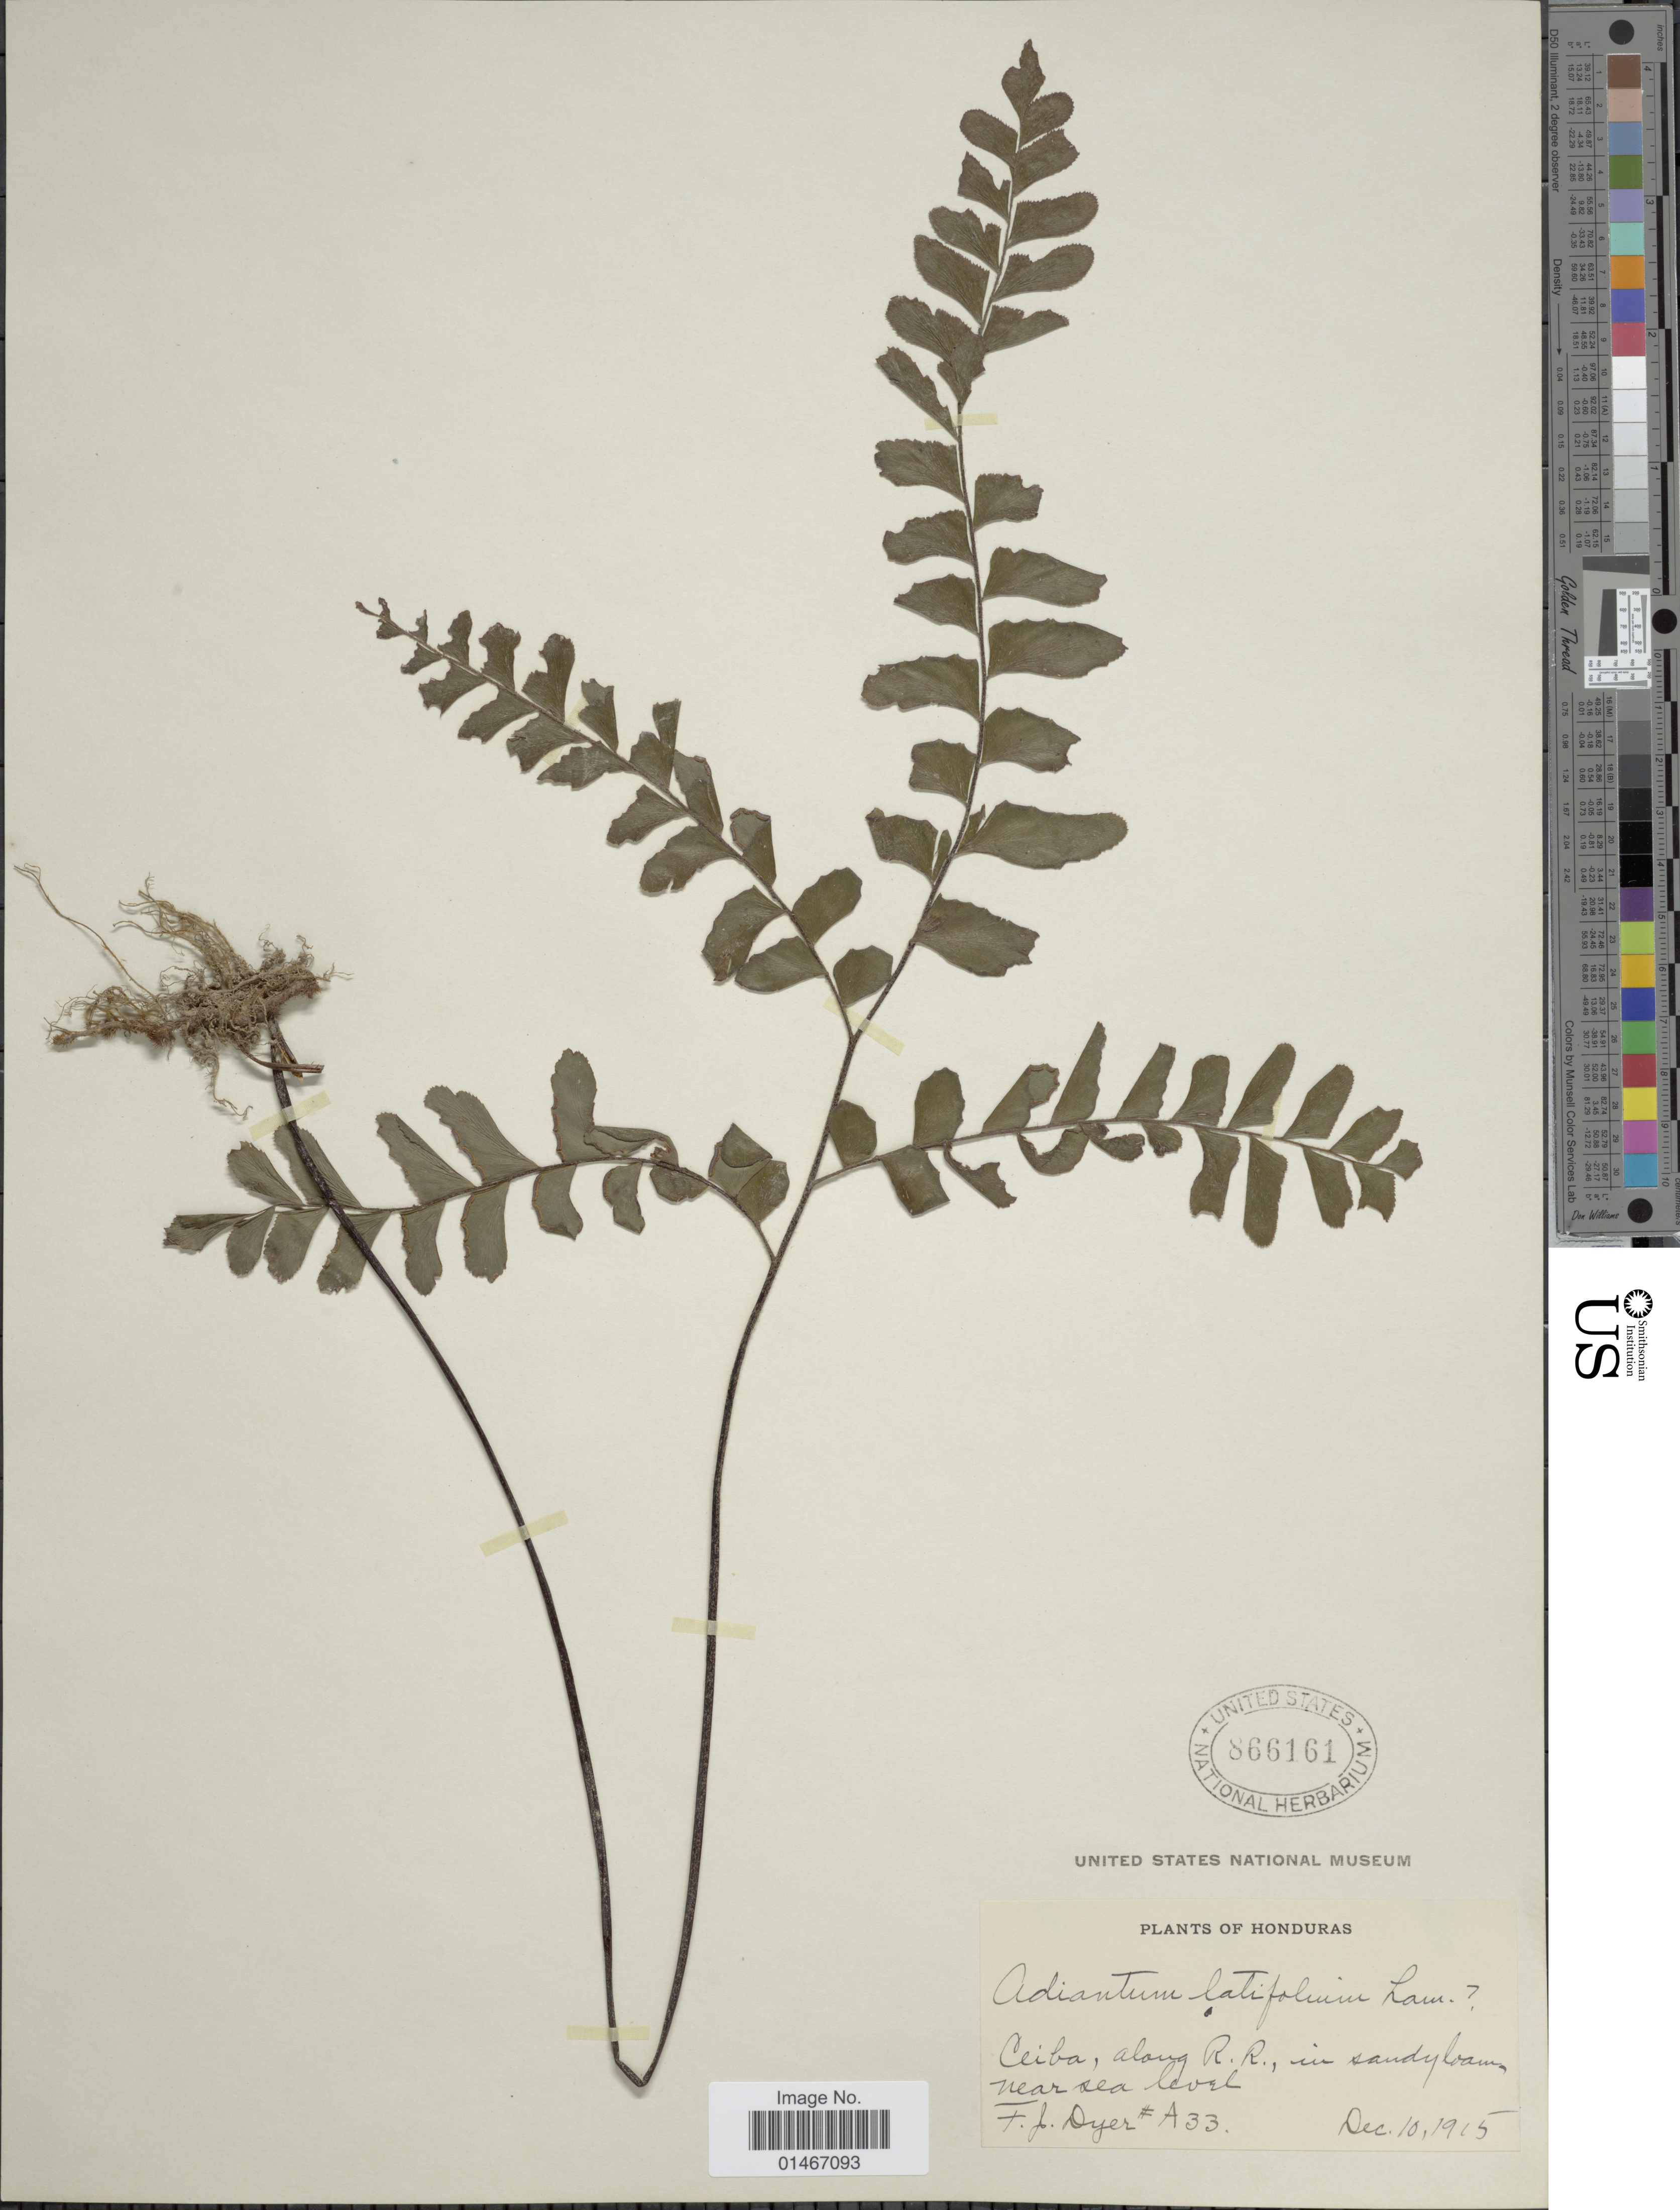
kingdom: Plantae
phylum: Tracheophyta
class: Polypodiopsida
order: Polypodiales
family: Pteridaceae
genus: Adiantum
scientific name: Adiantum latifolium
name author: Lam.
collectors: F. J. Dyer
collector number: A33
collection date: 1915-12-10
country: Puerto Rico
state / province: Ceiba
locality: Ceiba, along R. R. in sandy loan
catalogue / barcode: US 866161